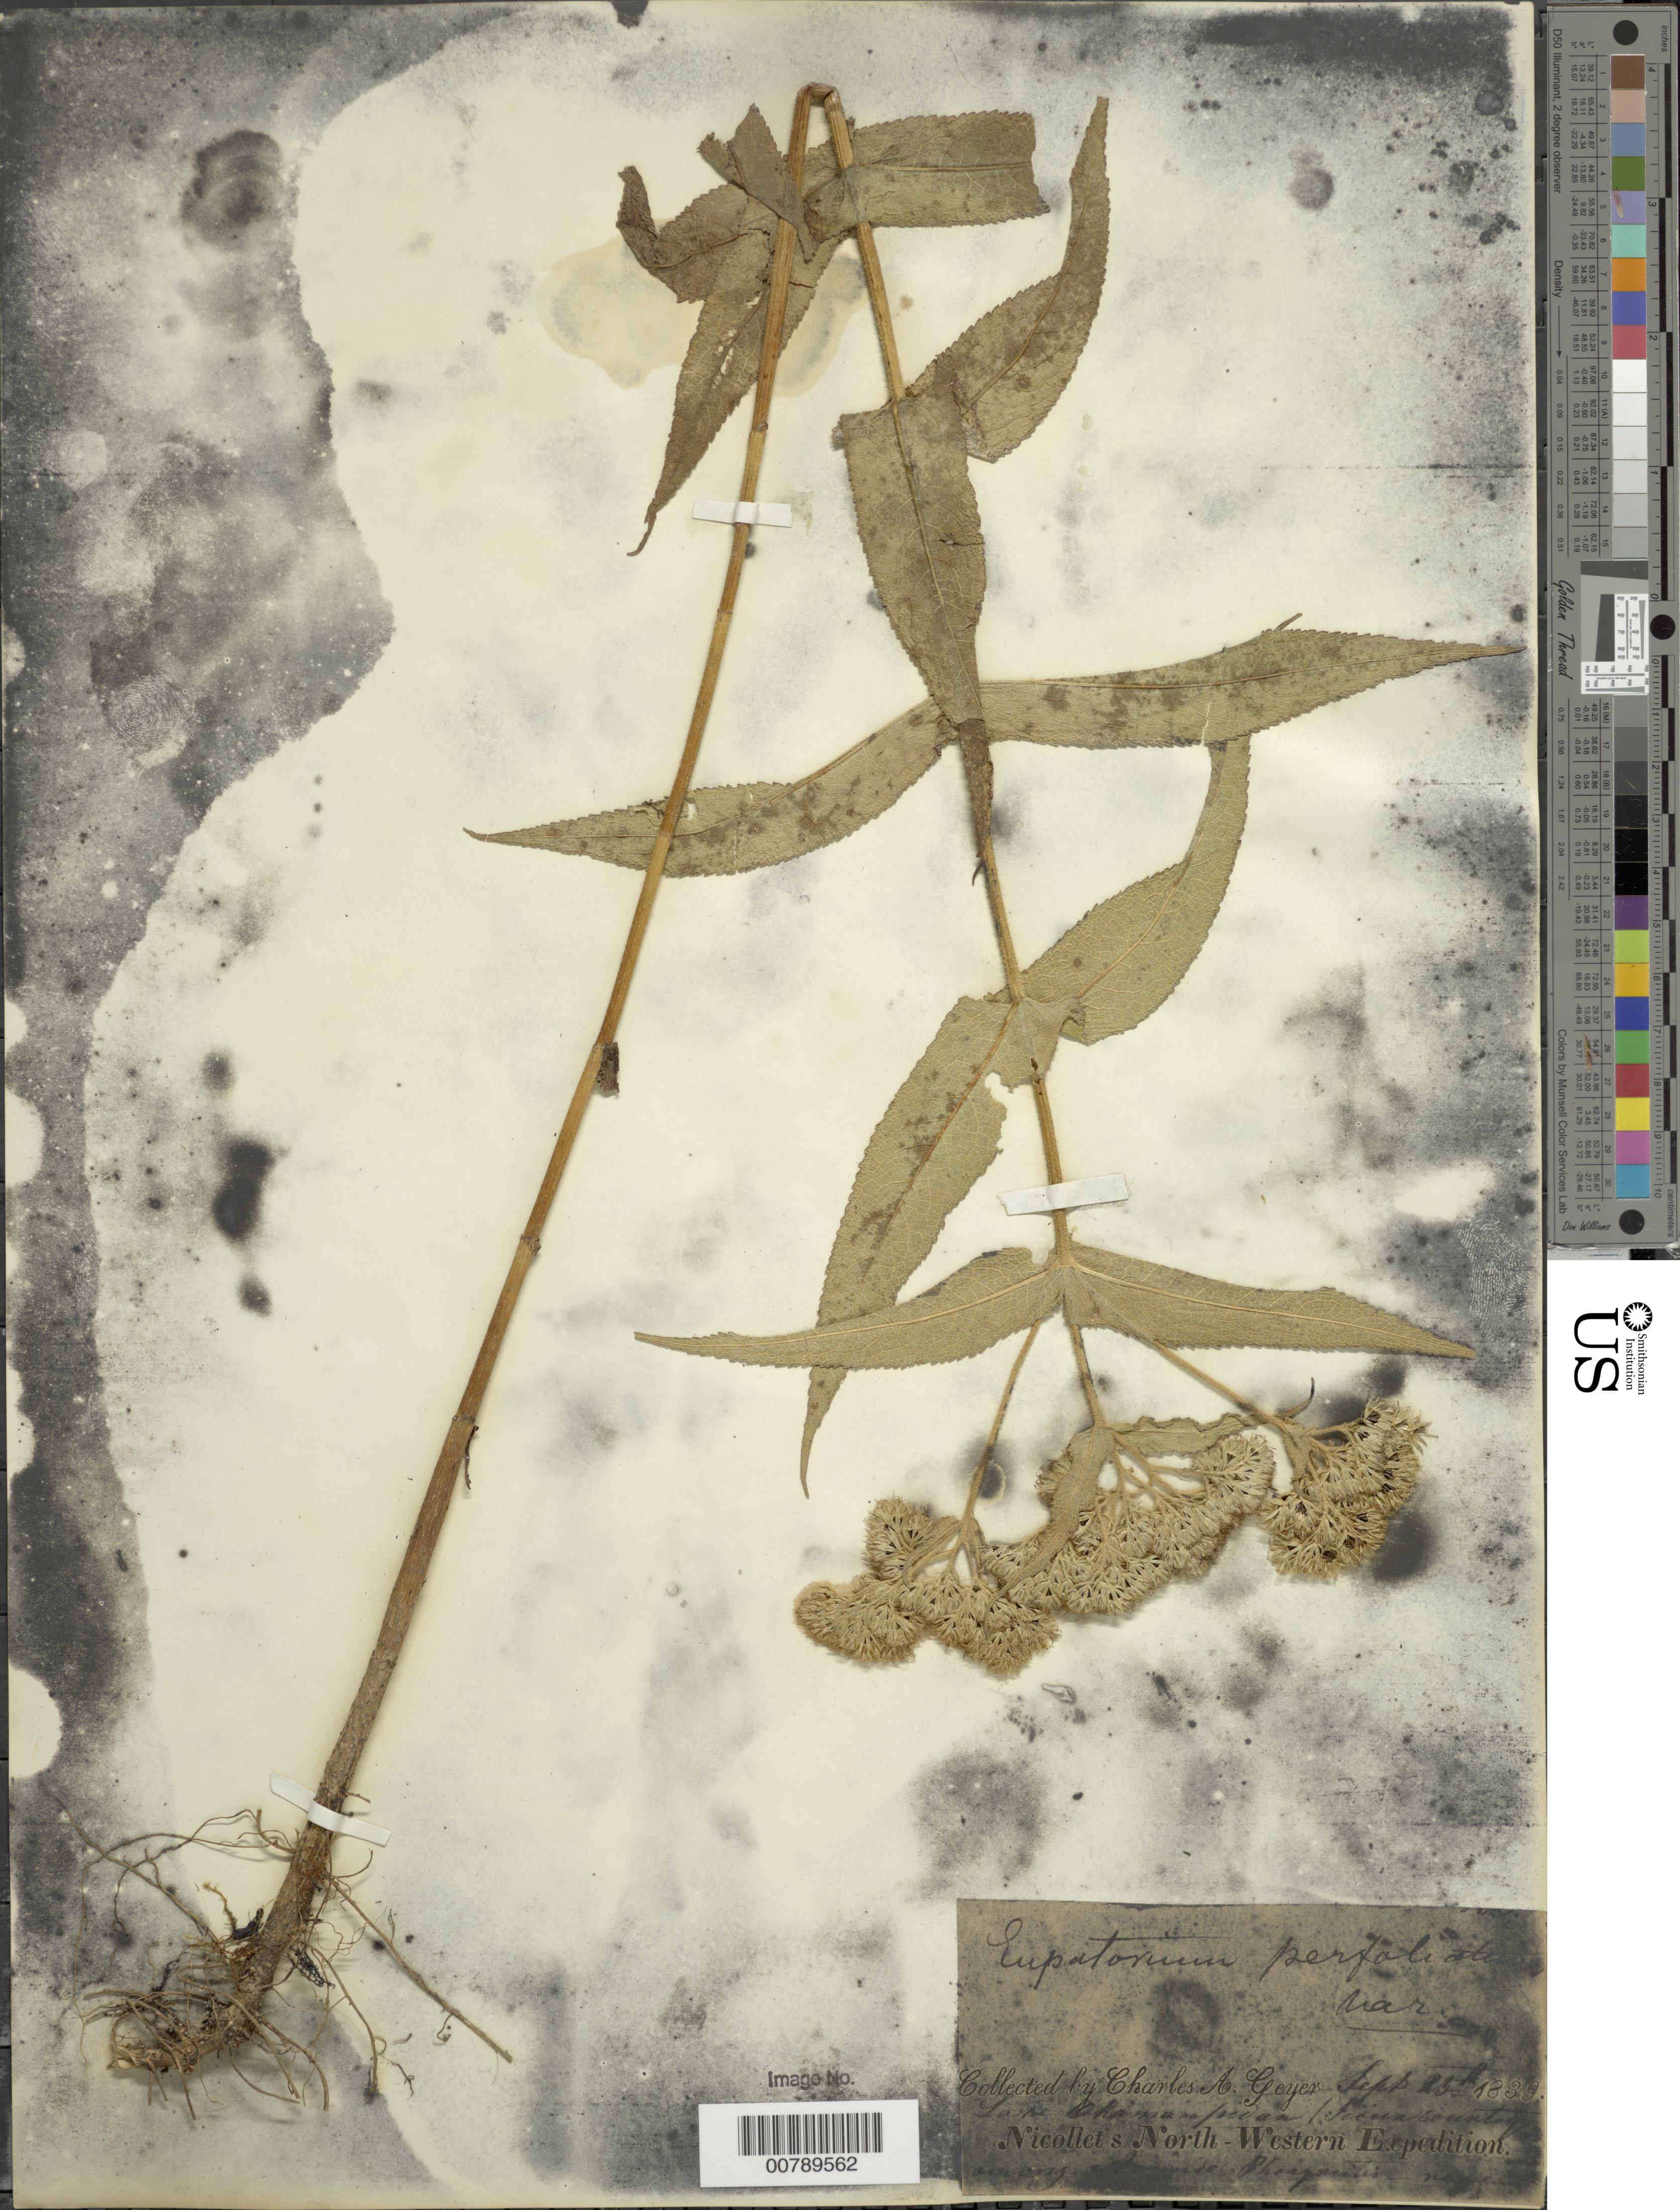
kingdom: Plantae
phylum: Tracheophyta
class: Magnoliopsida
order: Asterales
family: Asteraceae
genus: Eupatorium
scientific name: Eupatorium perfoliatum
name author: L.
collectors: C. A. Geyer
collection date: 1839-09-21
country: United States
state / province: North Dakota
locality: Lake Okaman [interpreted] pedan Sioux County Nicollet's North Western Expedition